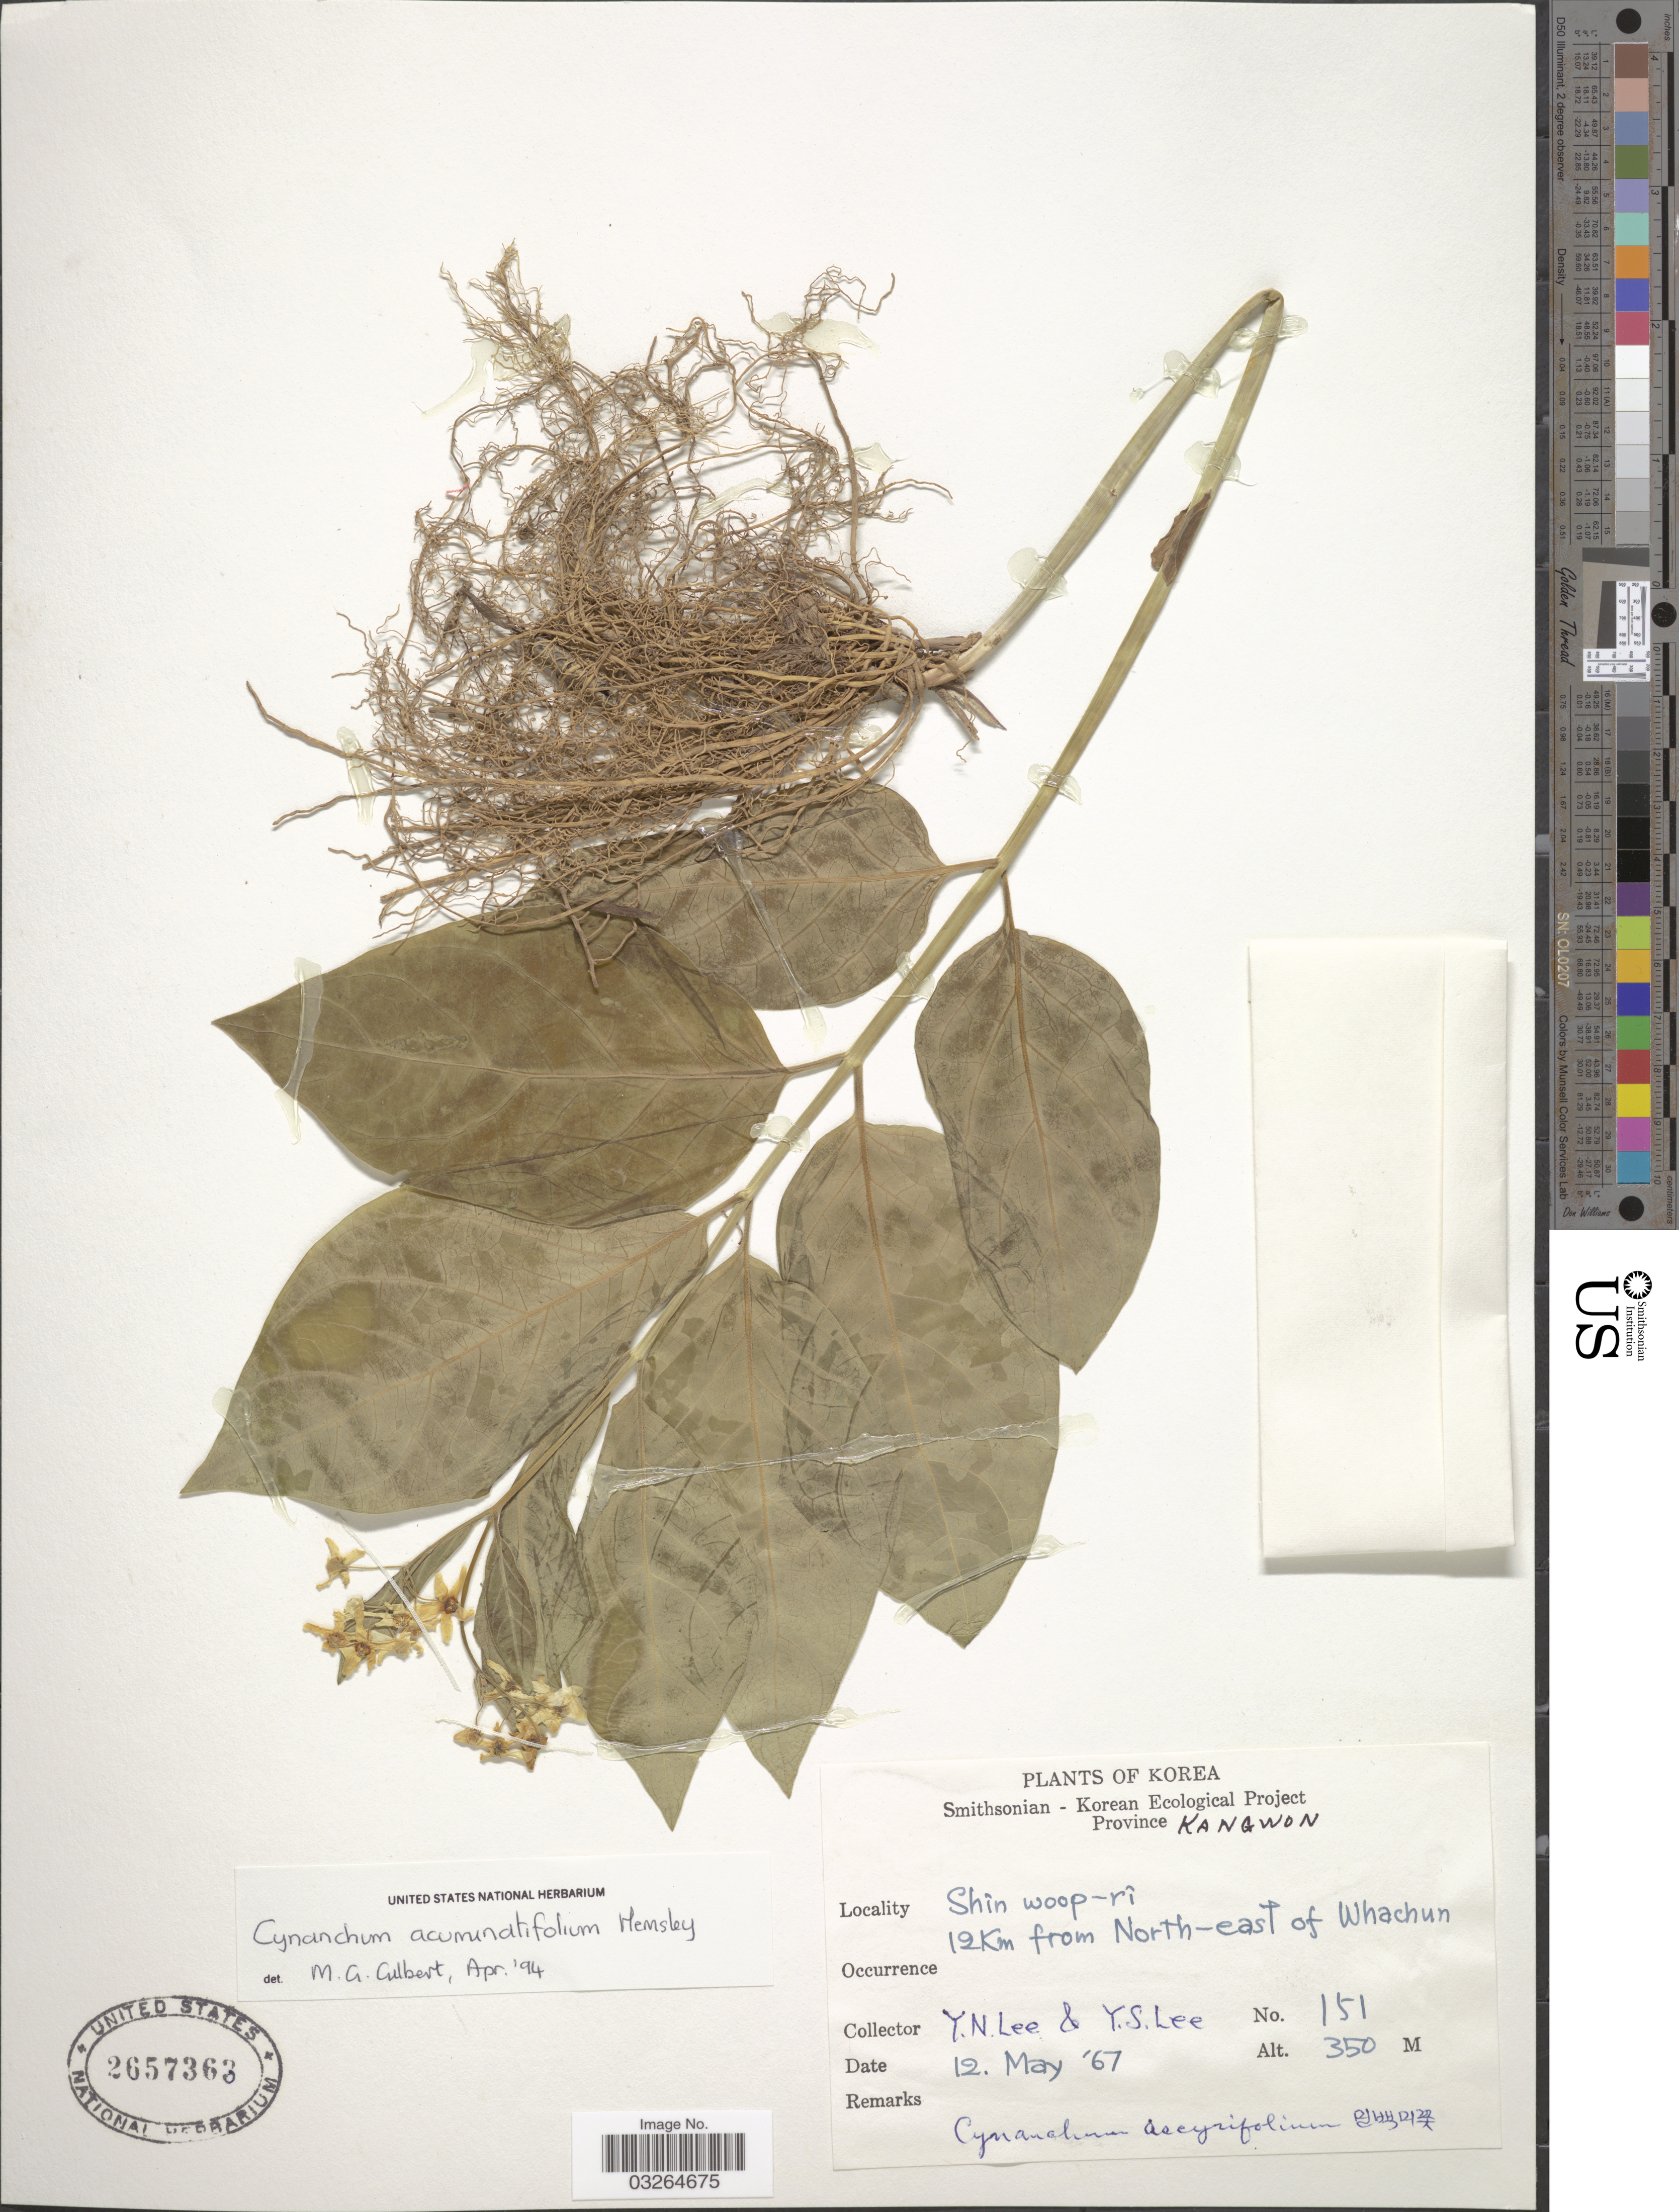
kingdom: Plantae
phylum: Tracheophyta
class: Magnoliopsida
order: Gentianales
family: Apocynaceae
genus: Cynanchum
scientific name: Cynanchum acuminatifolium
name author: (Decne.) Hemsl.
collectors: Y. N. Lee & Y. S. Lee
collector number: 151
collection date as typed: Transcribed d/m/y: 12/5/67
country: North Korea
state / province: Kangwon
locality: Korea. Shin woop-rî. 12Km from North-east of Whachun.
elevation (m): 350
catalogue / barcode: US 2657363